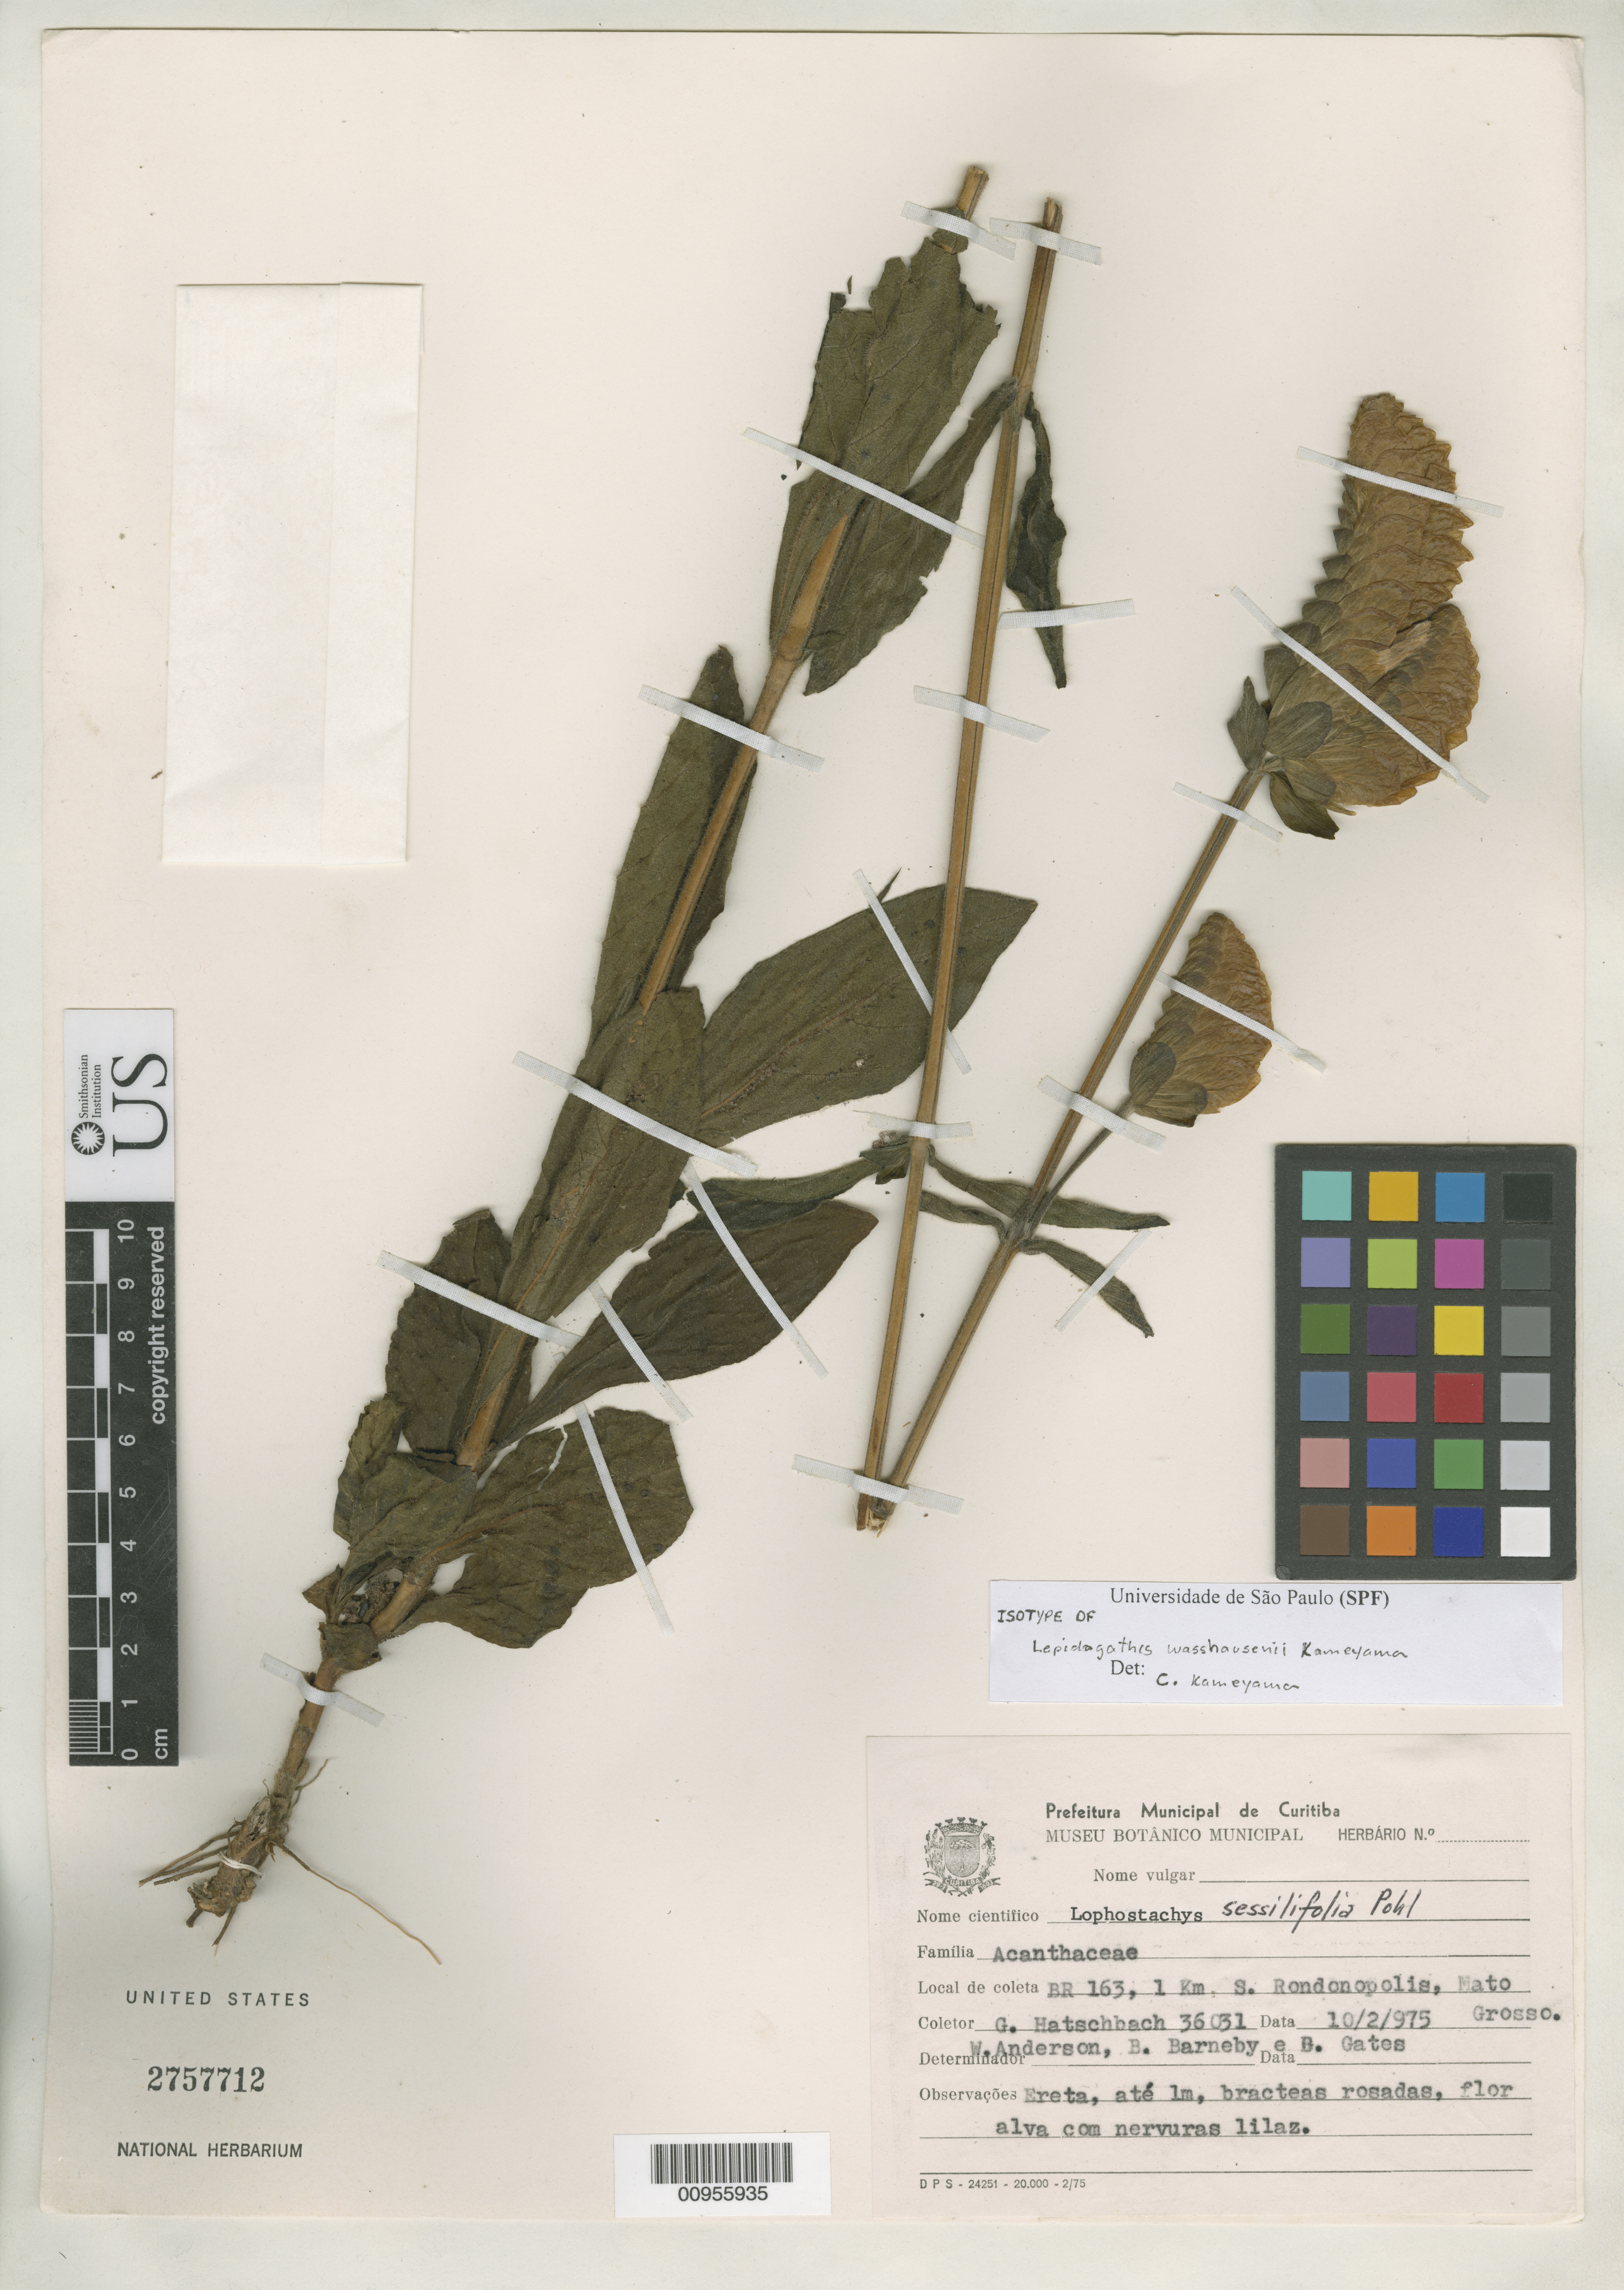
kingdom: Plantae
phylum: Tracheophyta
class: Magnoliopsida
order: Lamiales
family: Acanthaceae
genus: Lepidagathis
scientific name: Lepidagathis wasshausenii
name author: Kameyama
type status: Isotype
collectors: G. Hatschbach & et al.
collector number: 36031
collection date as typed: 10 Feb 1975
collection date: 1975-02-10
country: Brazil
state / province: Mato Grosso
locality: BR 163, 1 km S. rondonopolis, Mato Grosso.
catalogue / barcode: US 2757712